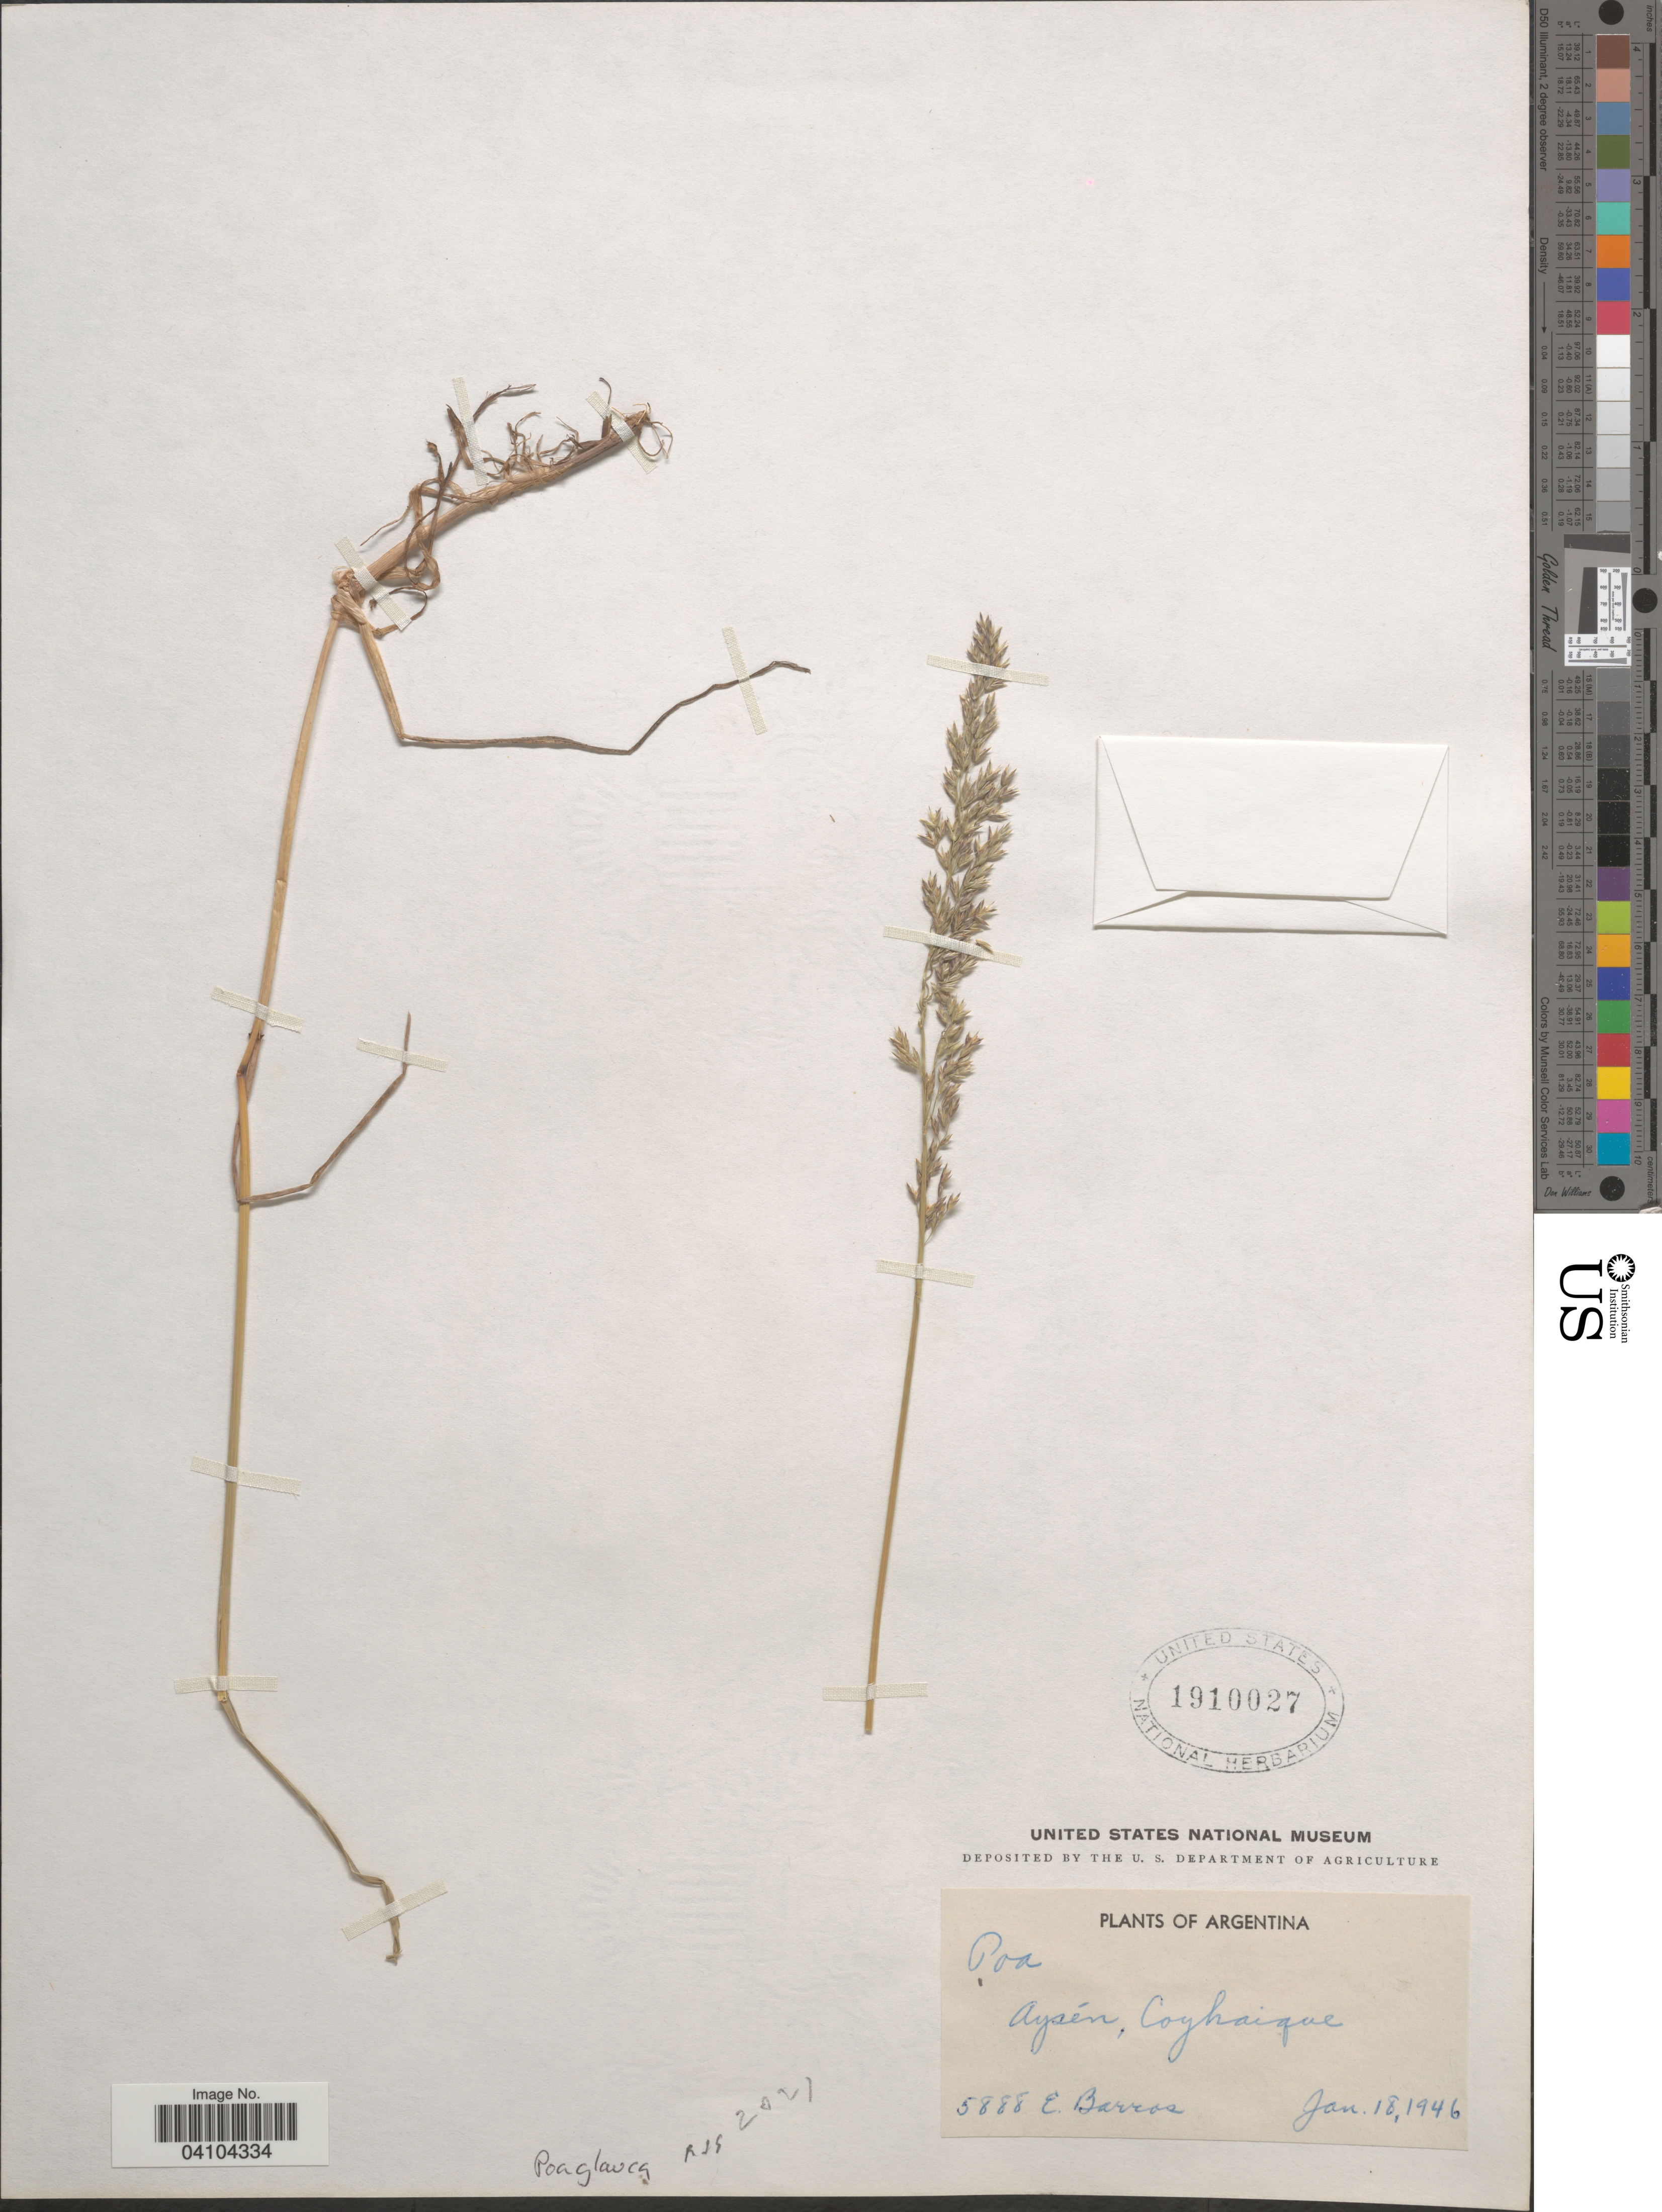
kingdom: Plantae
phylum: Tracheophyta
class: Liliopsida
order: Poales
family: Poaceae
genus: Poa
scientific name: Poa glauca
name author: Vahl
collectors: E. Barros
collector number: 5888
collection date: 1946-01-18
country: Chile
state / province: Aisén (XI)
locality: Aysén, Coyhaique.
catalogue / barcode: US 1910027